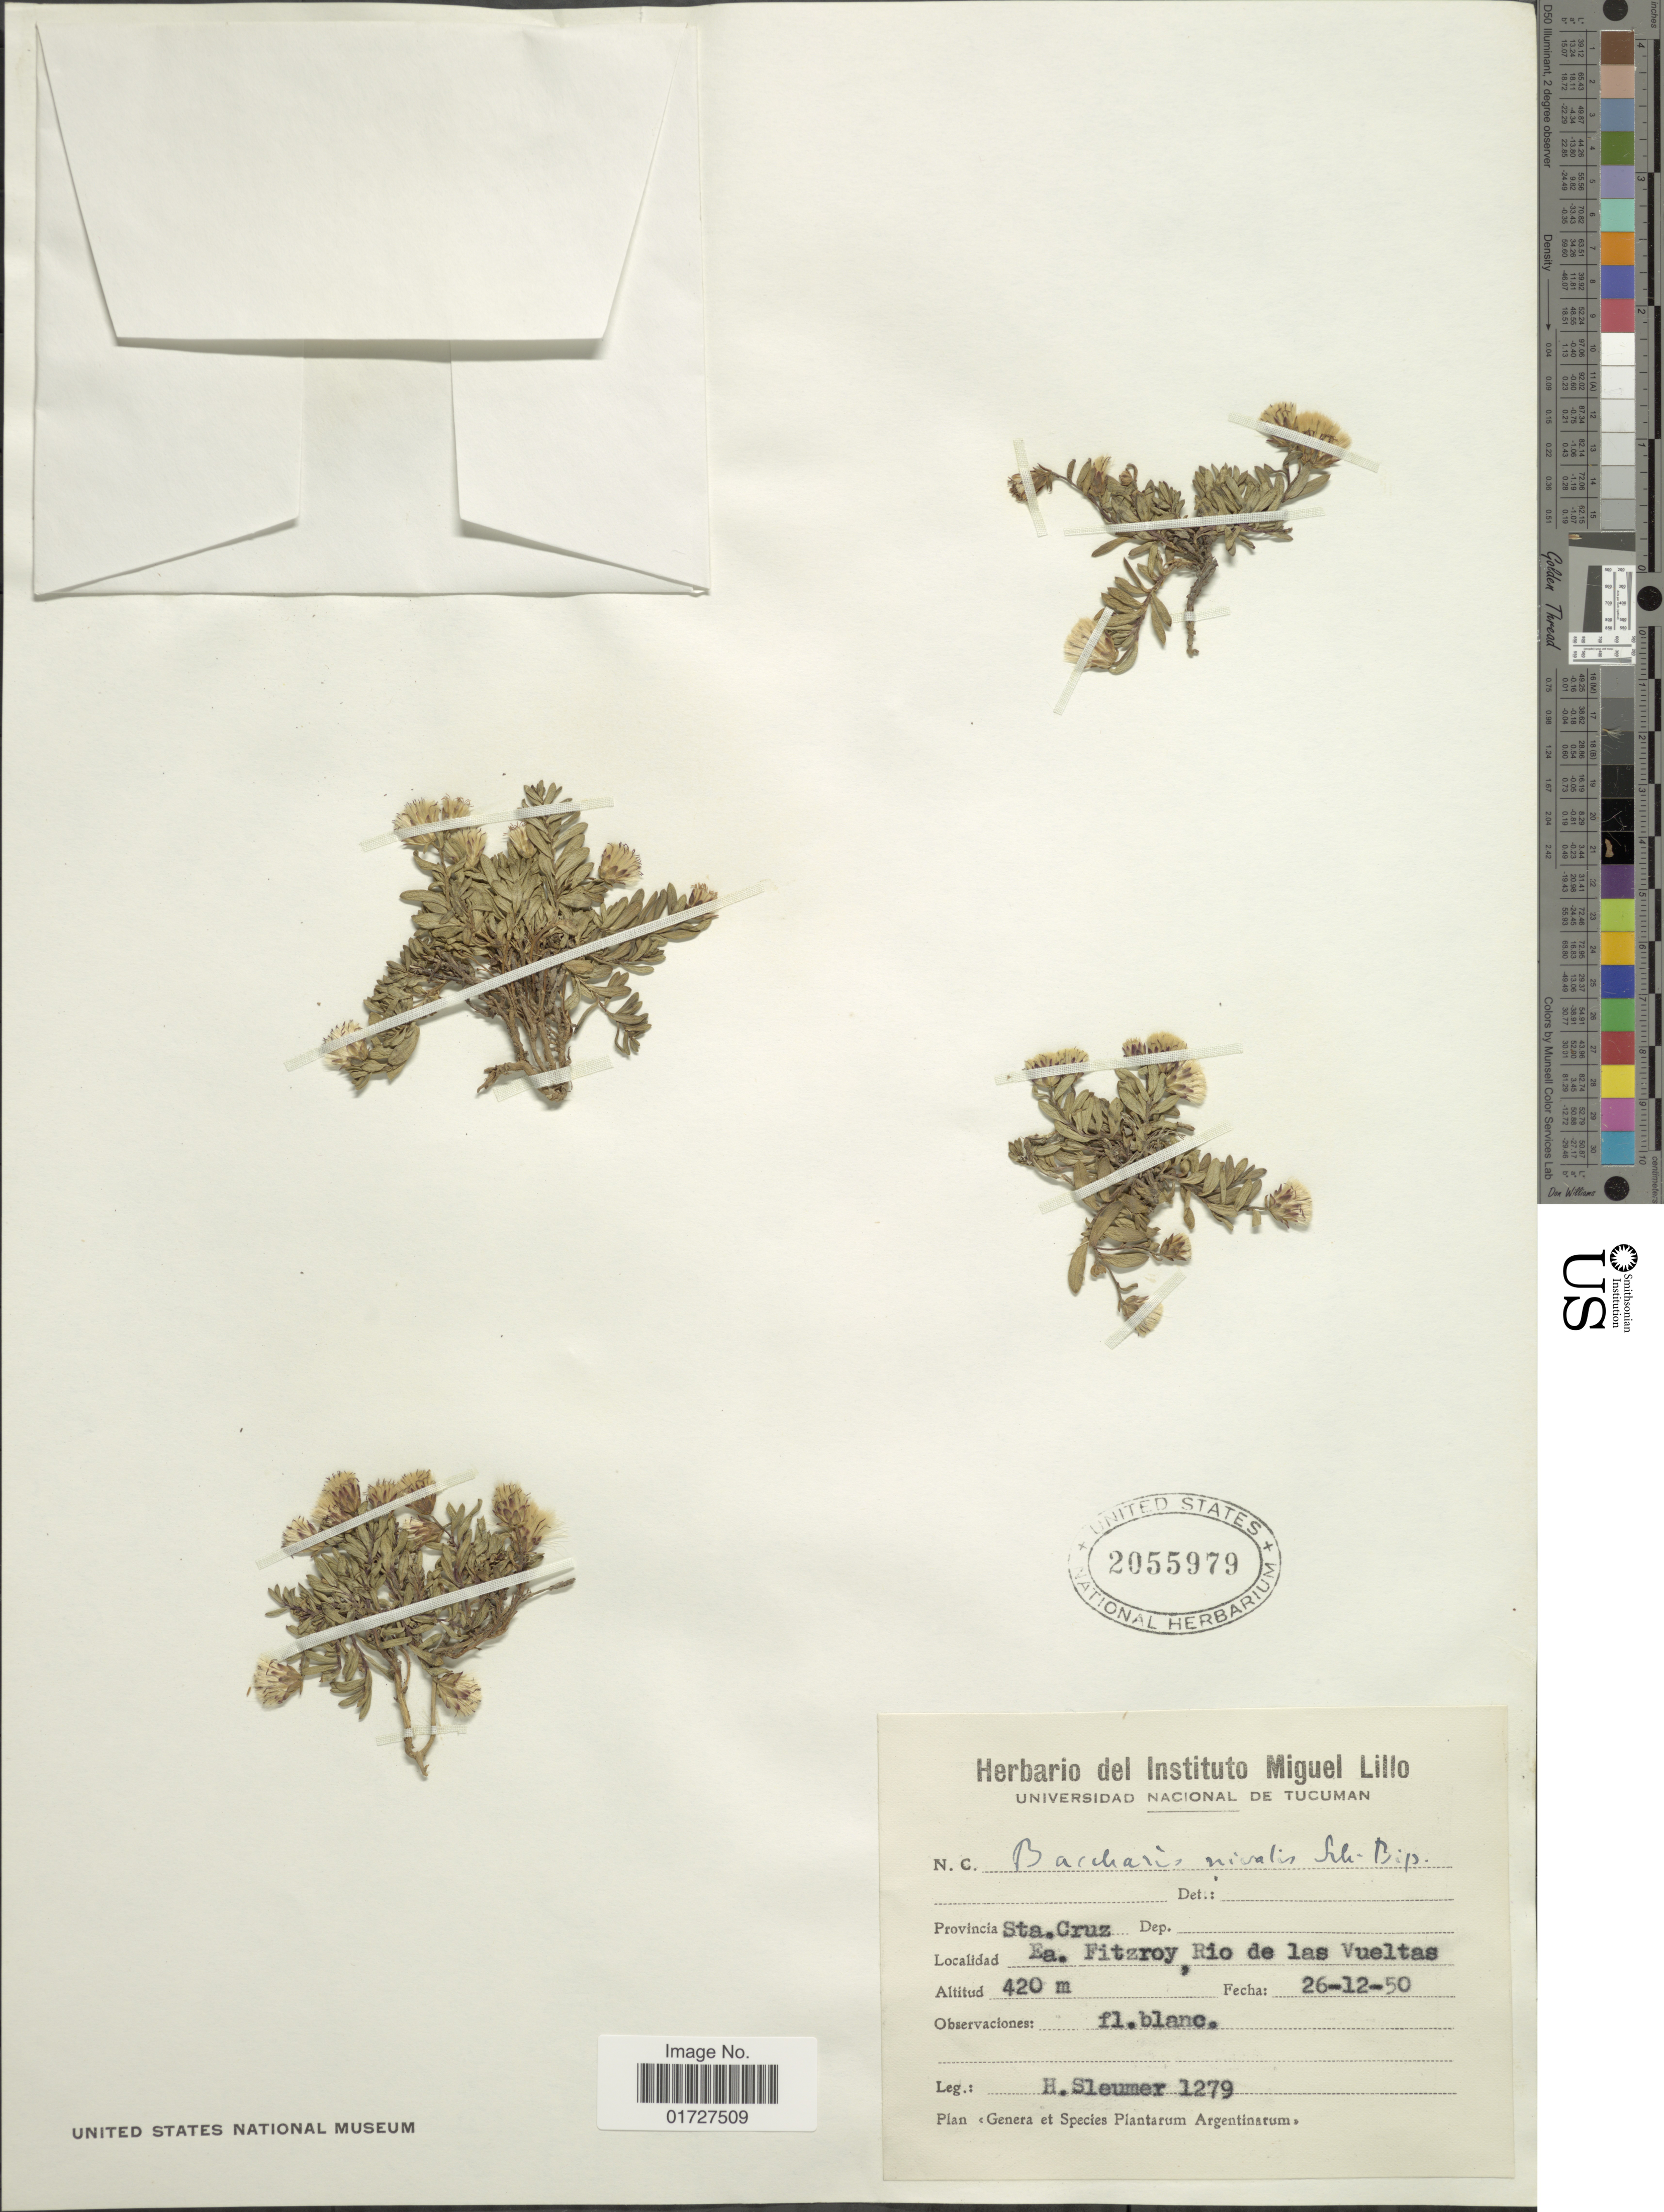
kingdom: Plantae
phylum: Tracheophyta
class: Magnoliopsida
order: Asterales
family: Asteraceae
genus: Baccharis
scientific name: Baccharis nivalis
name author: (Wedd.) Sch. Bip. ex Phil.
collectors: H. O. Sleumer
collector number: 1279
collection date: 1950-12-26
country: Argentina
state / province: Santa Cruz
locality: Ea. Fitzroy, Rio de las Vueltas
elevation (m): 420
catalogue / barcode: US 2055979